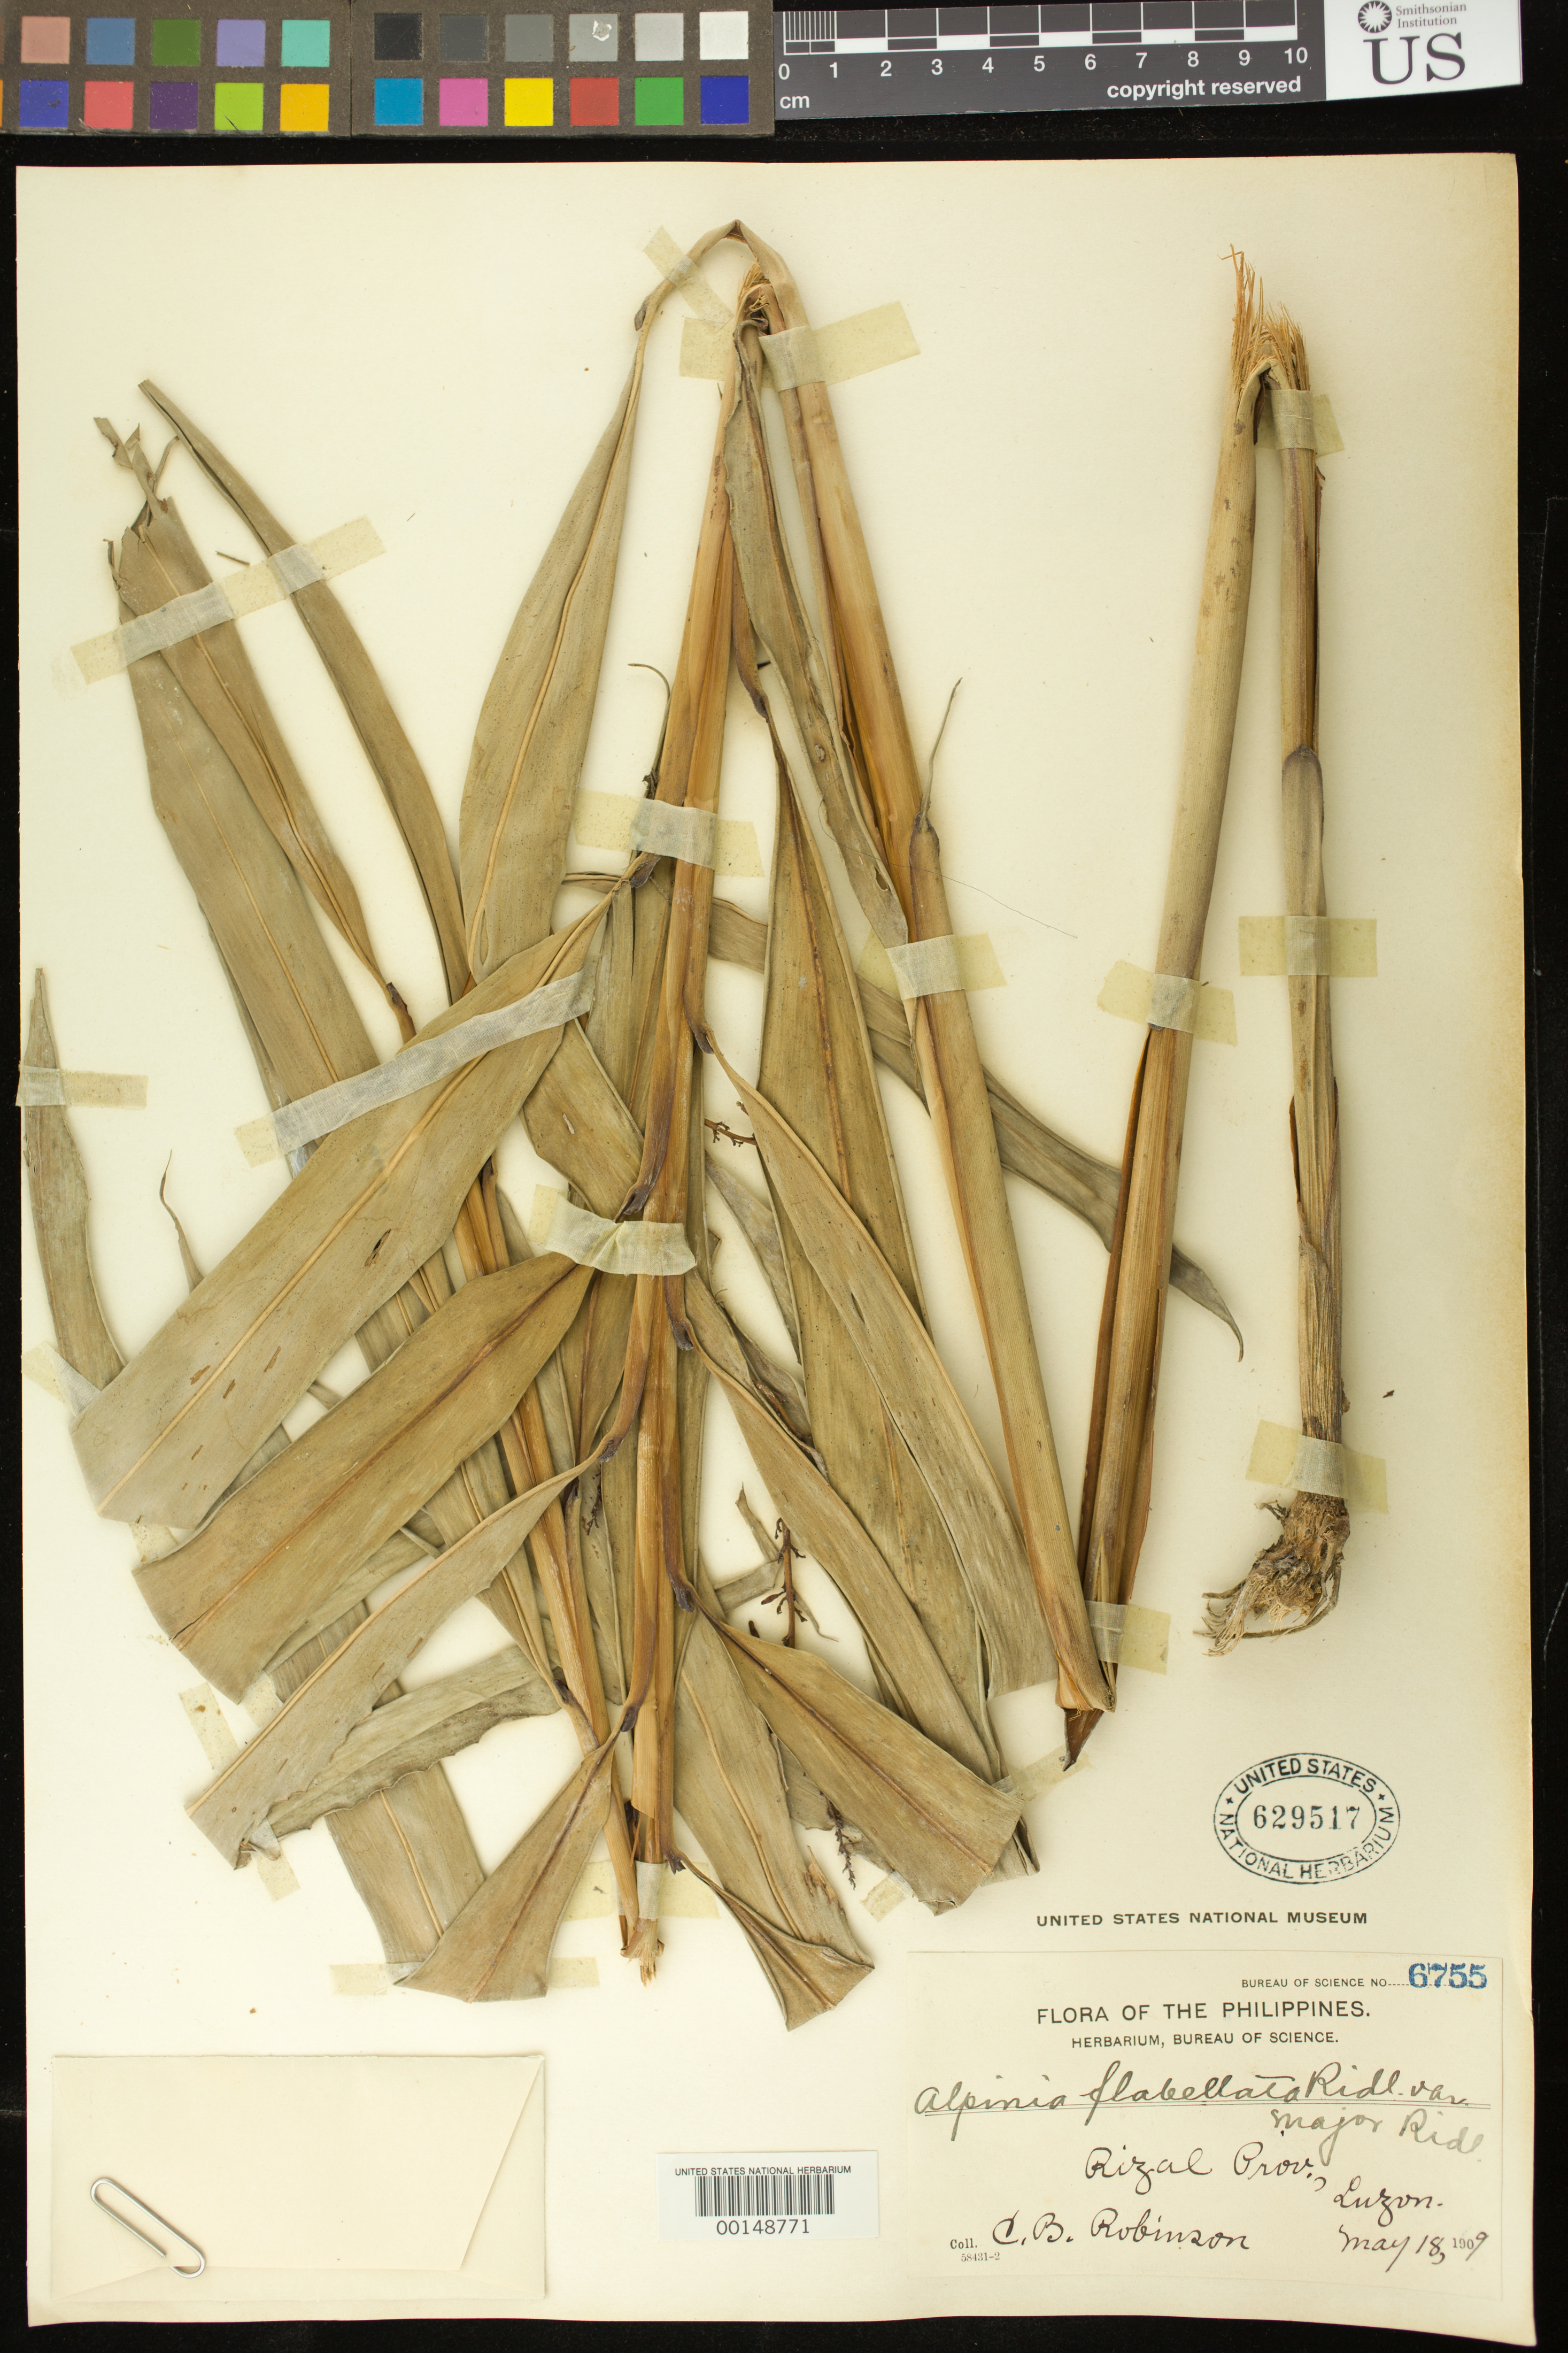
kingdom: Plantae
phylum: Tracheophyta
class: Liliopsida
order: Zingiberales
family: Zingiberaceae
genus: Alpinia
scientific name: Alpinia flabellata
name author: Ridl.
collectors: C. Robinson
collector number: Bur. Sci. 6755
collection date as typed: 18 May 1909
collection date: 1909-05-18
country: Philippines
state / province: Calabarzon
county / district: Rizal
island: Luzon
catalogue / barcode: US 629517